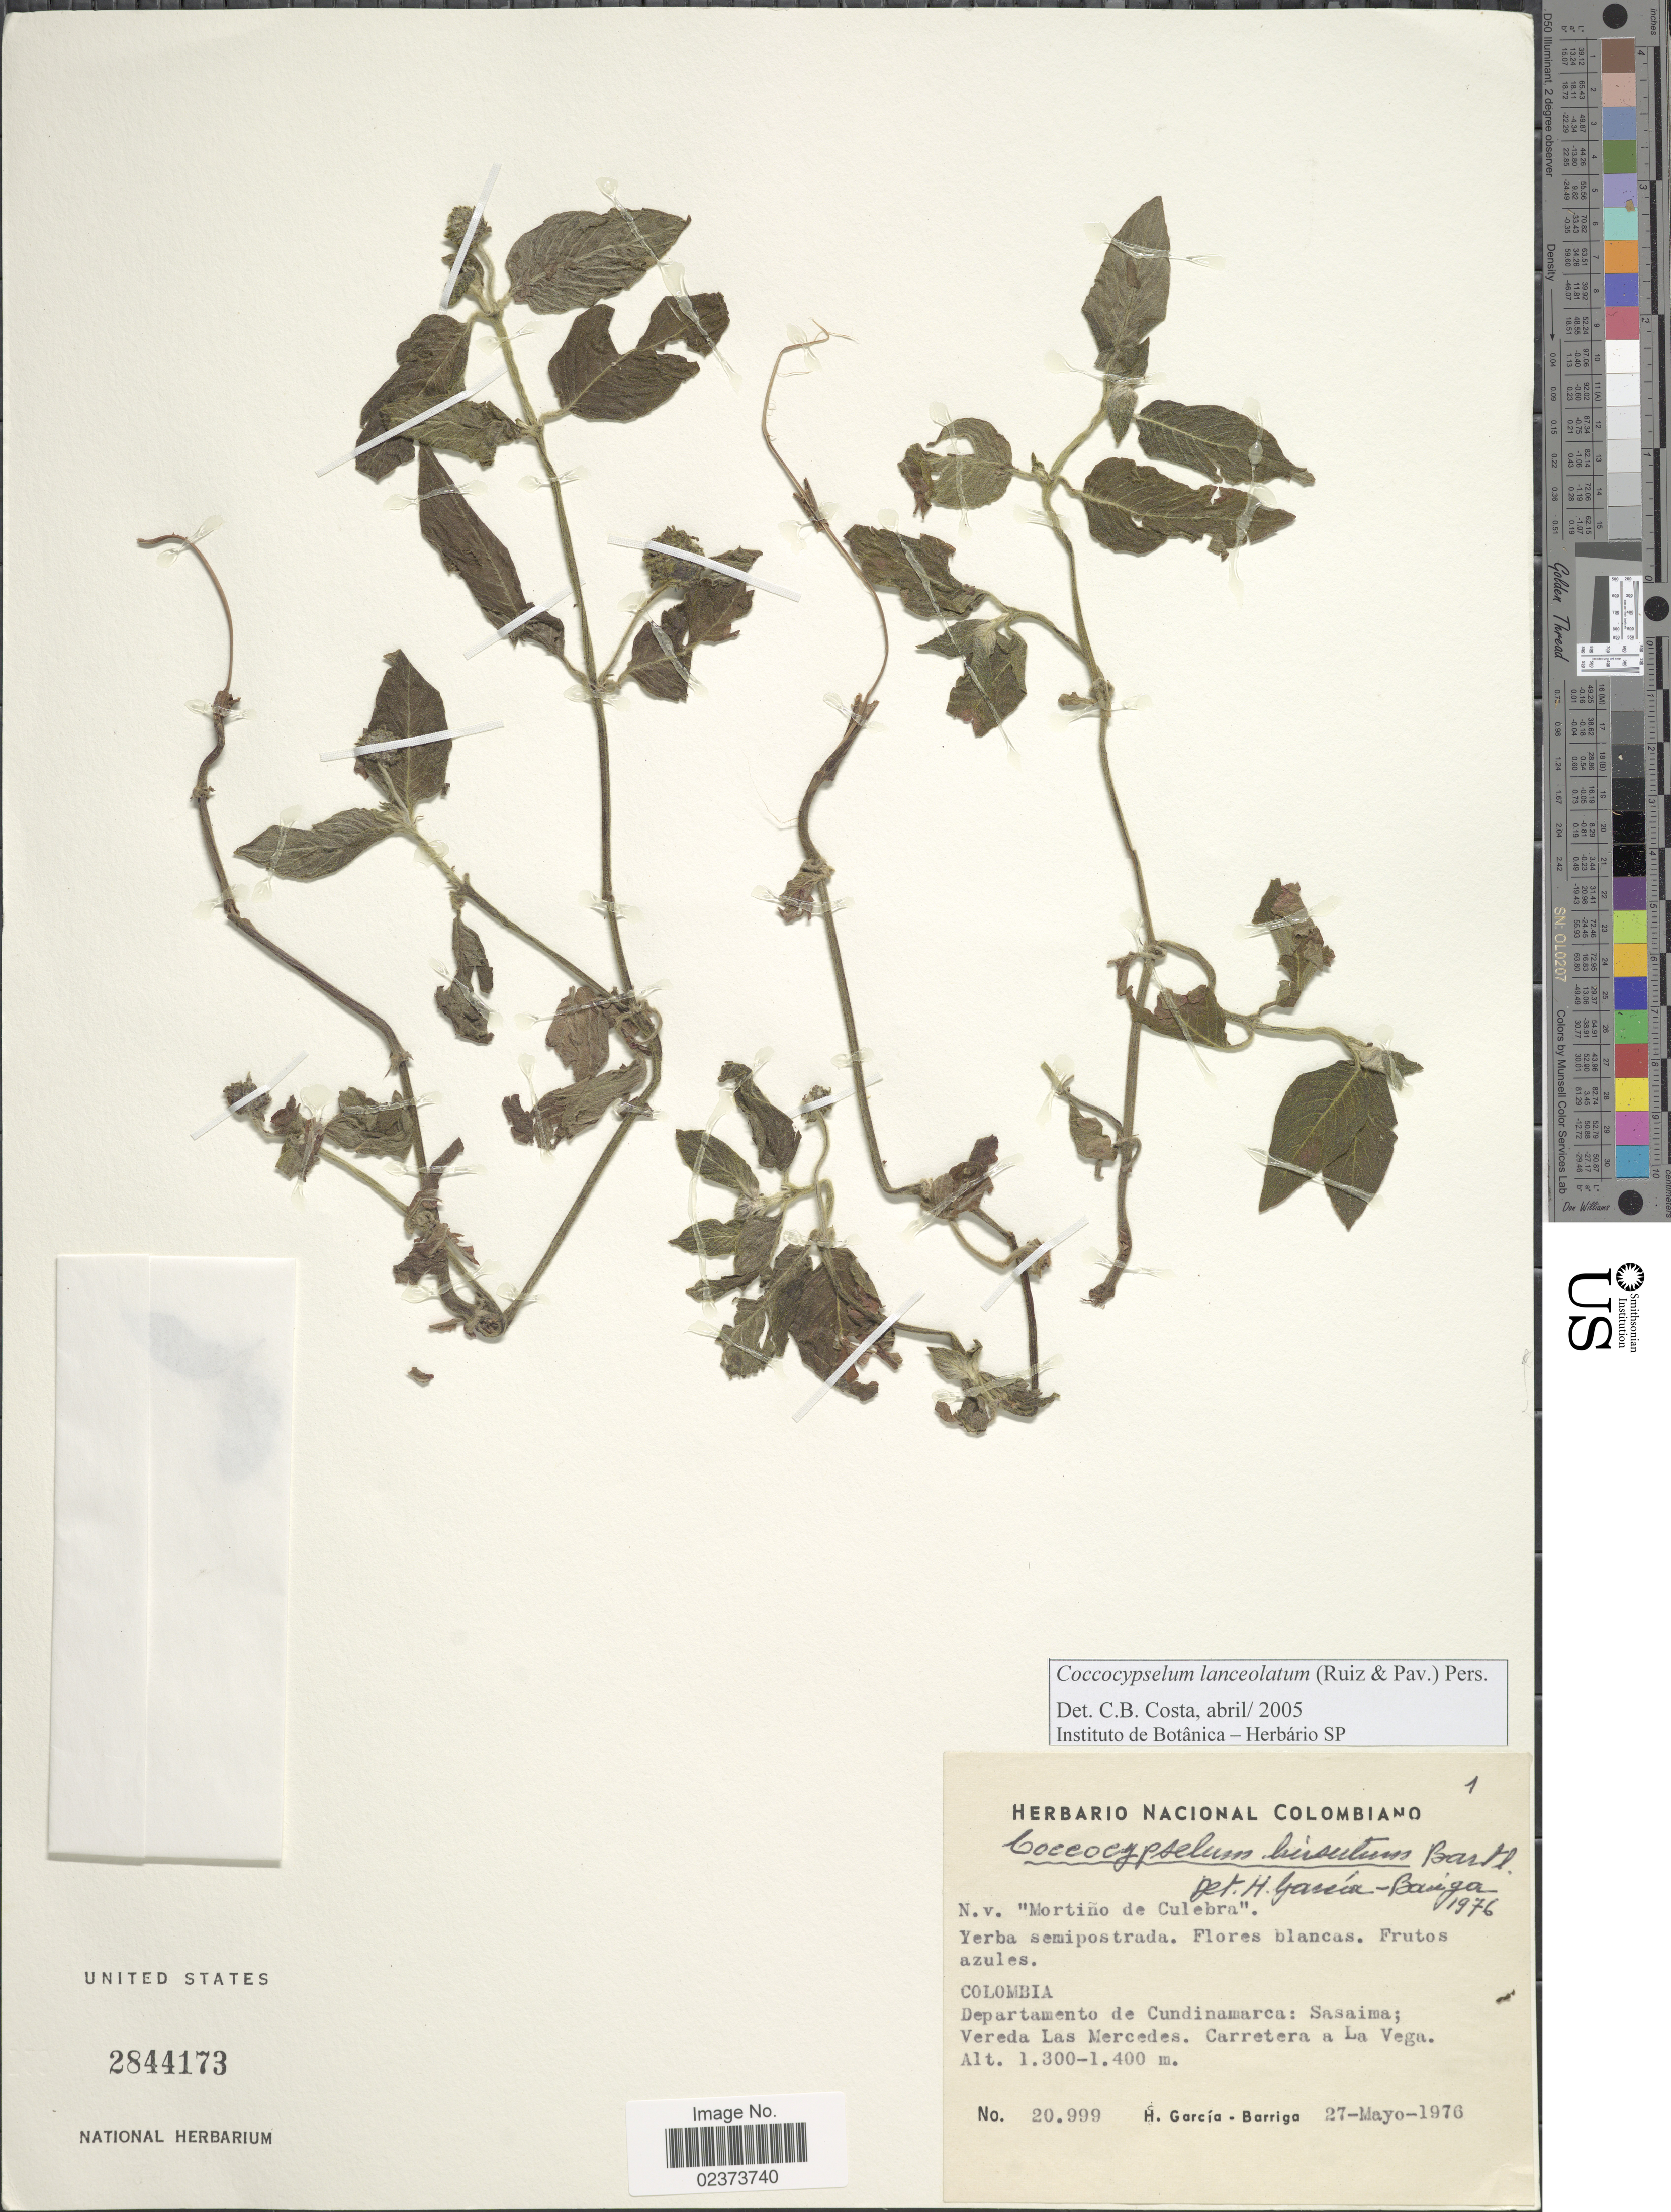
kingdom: Plantae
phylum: Tracheophyta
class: Magnoliopsida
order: Gentianales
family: Rubiaceae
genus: Coccocypselum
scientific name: Coccocypselum lanceolatum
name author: (Ruiz & Pav.) Pers.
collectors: H. García Barriga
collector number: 20999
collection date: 1976-05-27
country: Colombia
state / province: Cundinamarca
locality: Departamento de Cundinamarca: Sasaima; Vereda Las Mercedes. Carretera a La Vega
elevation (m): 1300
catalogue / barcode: US 2844173